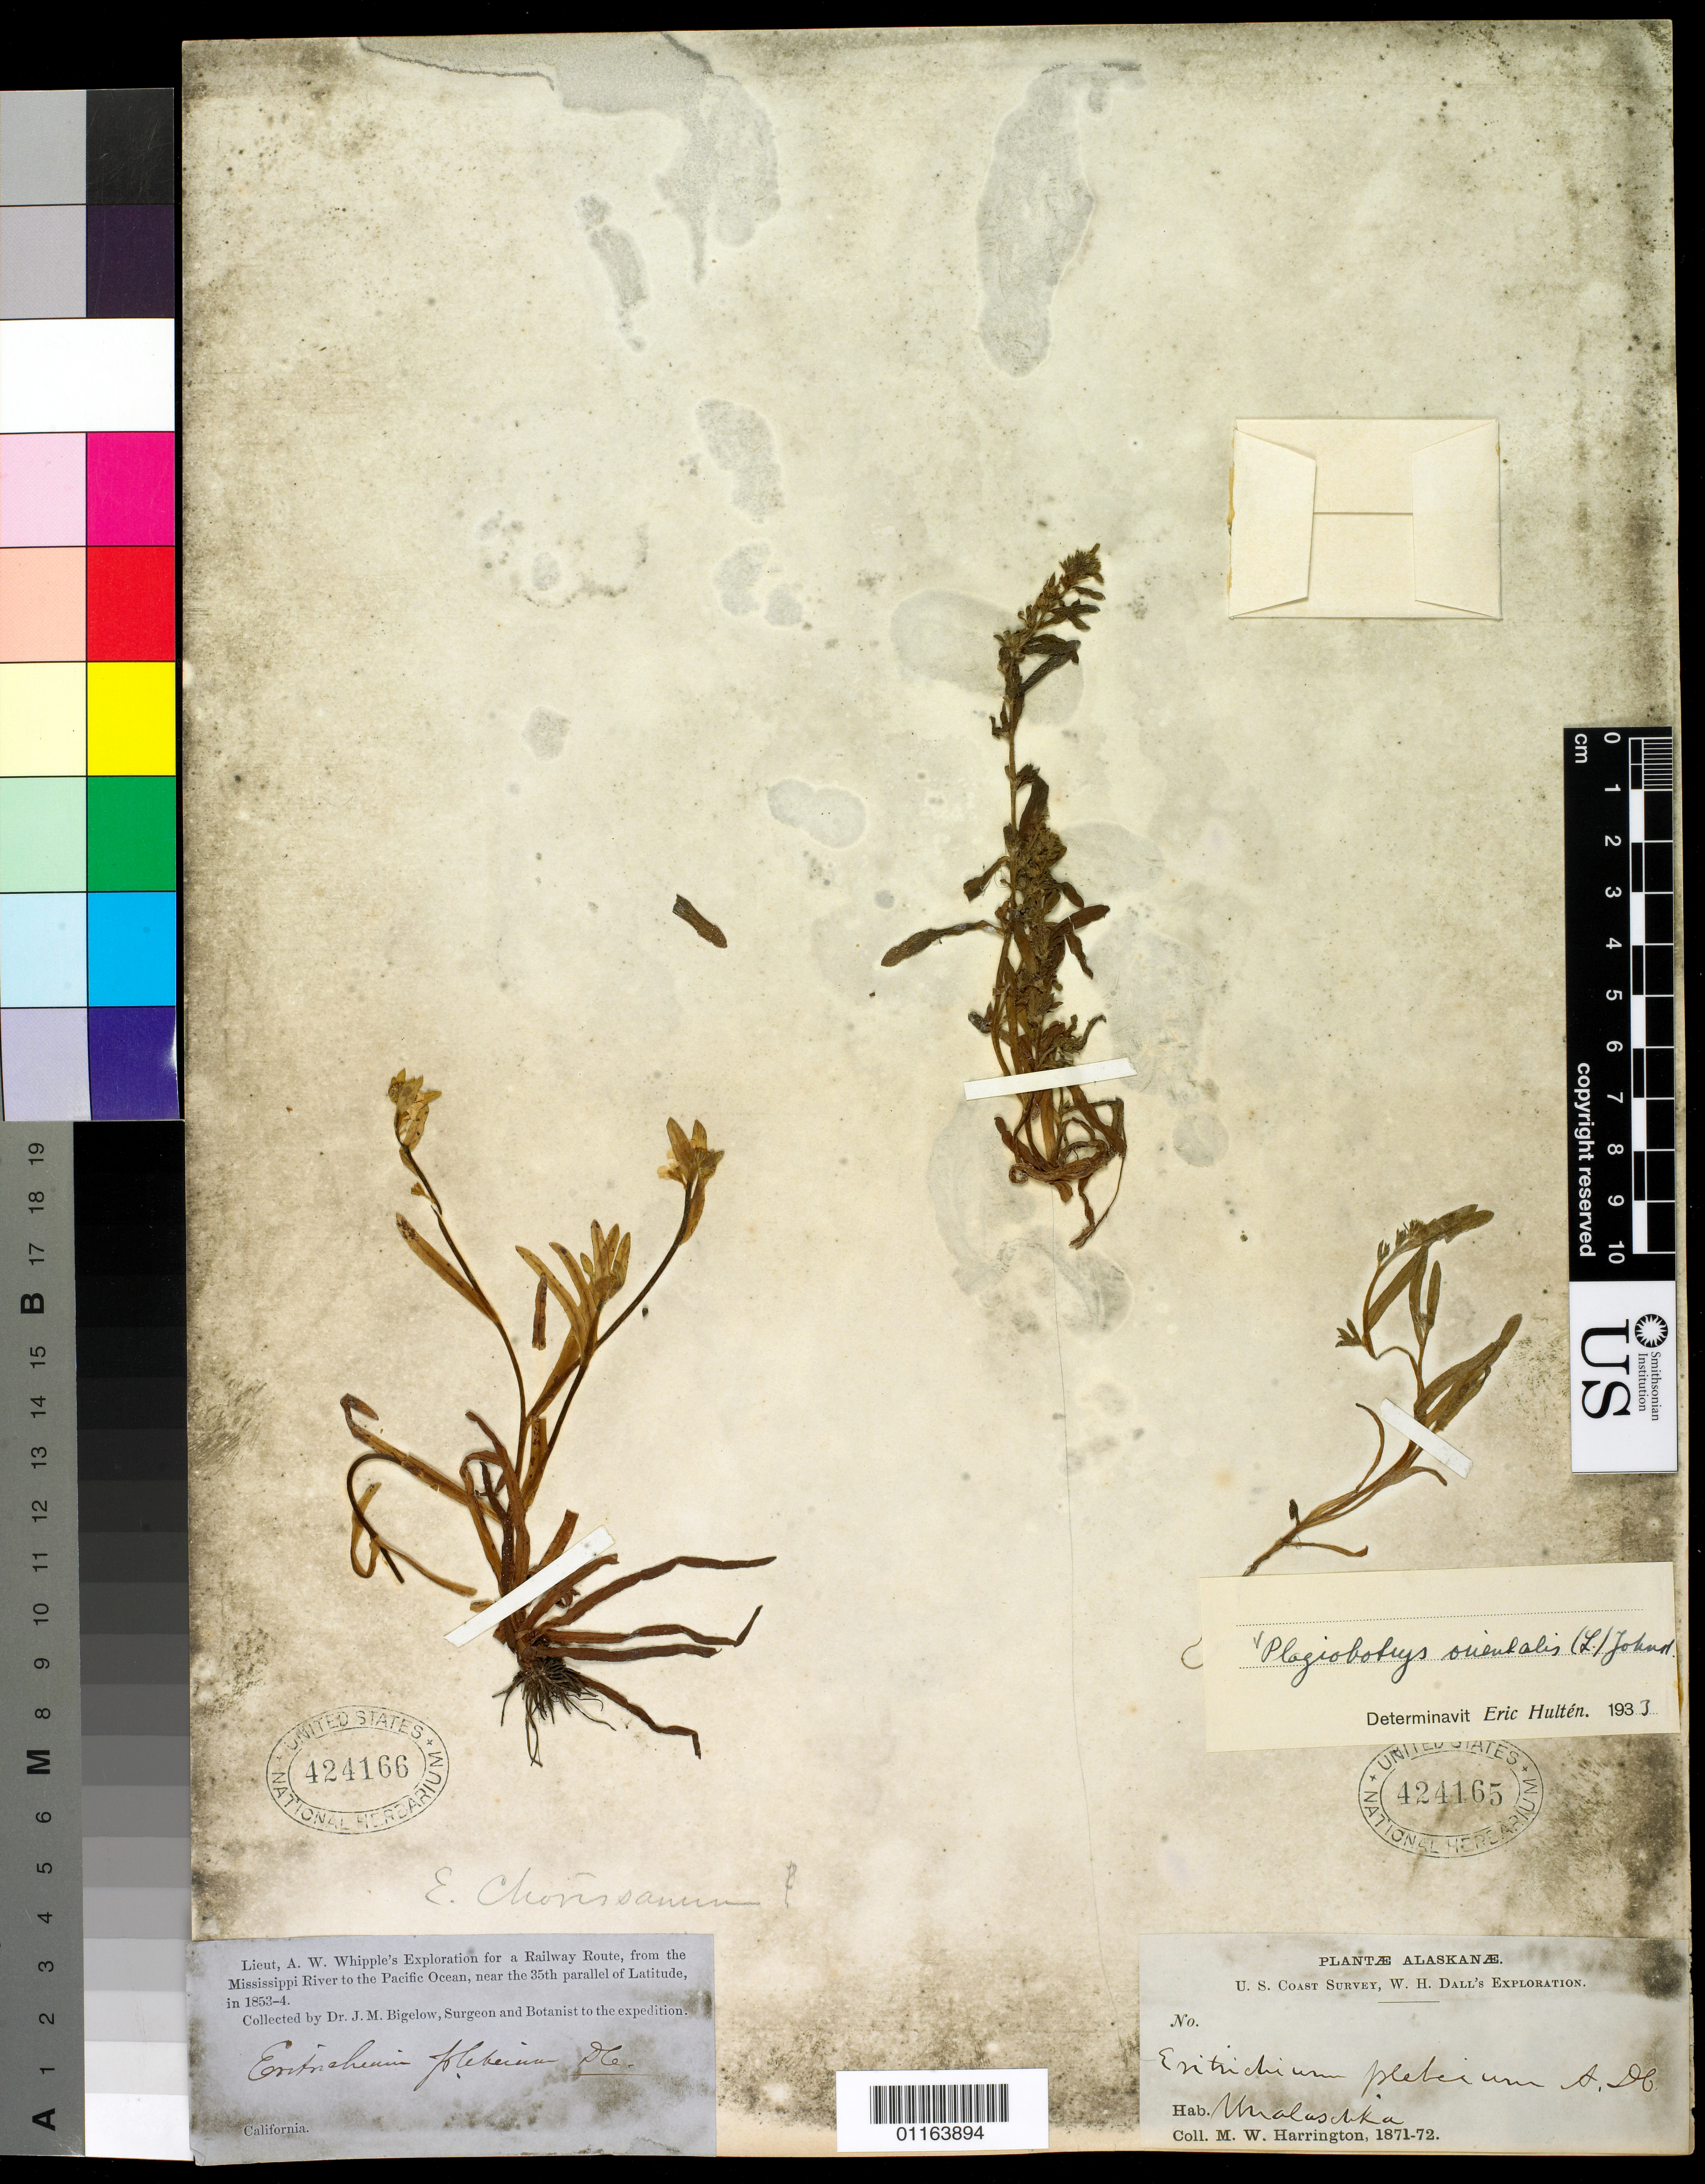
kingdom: Plantae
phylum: Tracheophyta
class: Magnoliopsida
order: Boraginales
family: Boraginaceae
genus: Plagiobothrys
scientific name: Plagiobothrys orientalis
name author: I.M. Johnst.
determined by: Hultén, [O.] Eric G.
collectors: M. W. Harrington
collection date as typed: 1871 to -- --- 1872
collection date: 1871/1872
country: United States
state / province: Alaska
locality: Unalaska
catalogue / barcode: US 424165